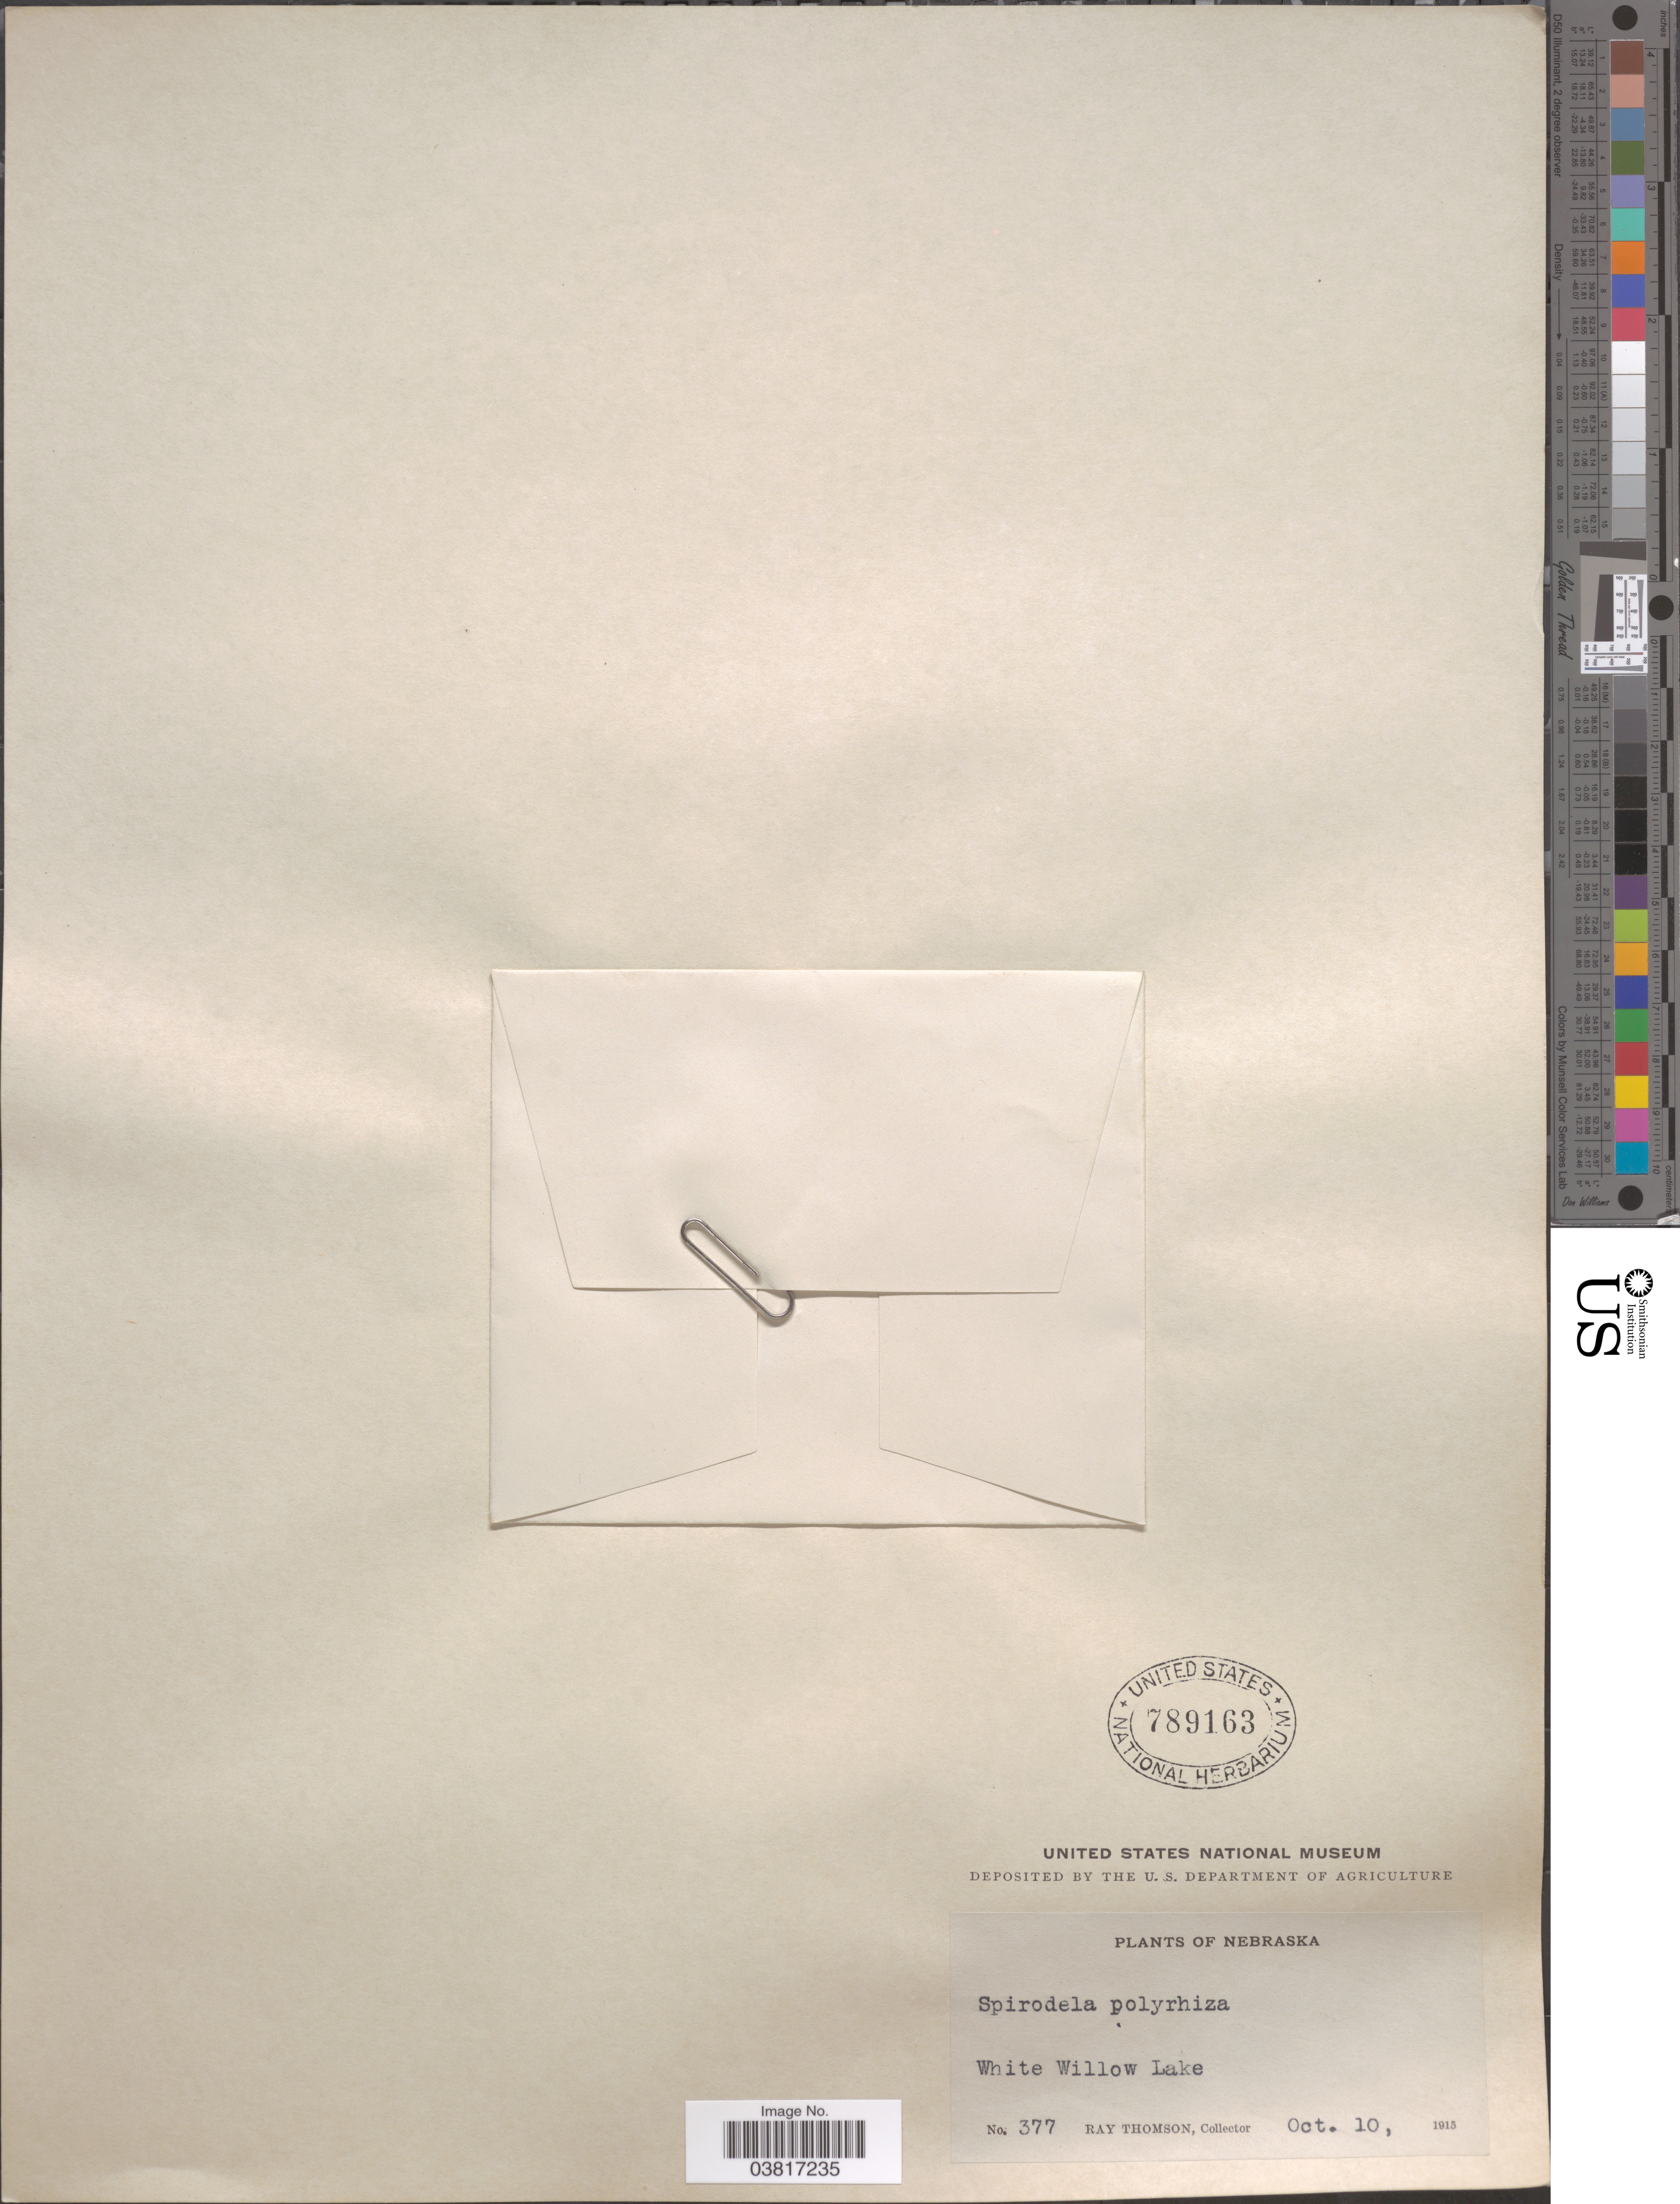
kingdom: Plantae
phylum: Tracheophyta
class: Liliopsida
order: Alismatales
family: Araceae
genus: Spirodela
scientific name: Spirodela polyrrhiza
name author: (L.) Schleid.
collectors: R. Thomson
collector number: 377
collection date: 1915-10-10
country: United States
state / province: Nebraska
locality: White Willow Lake.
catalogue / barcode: US 789163